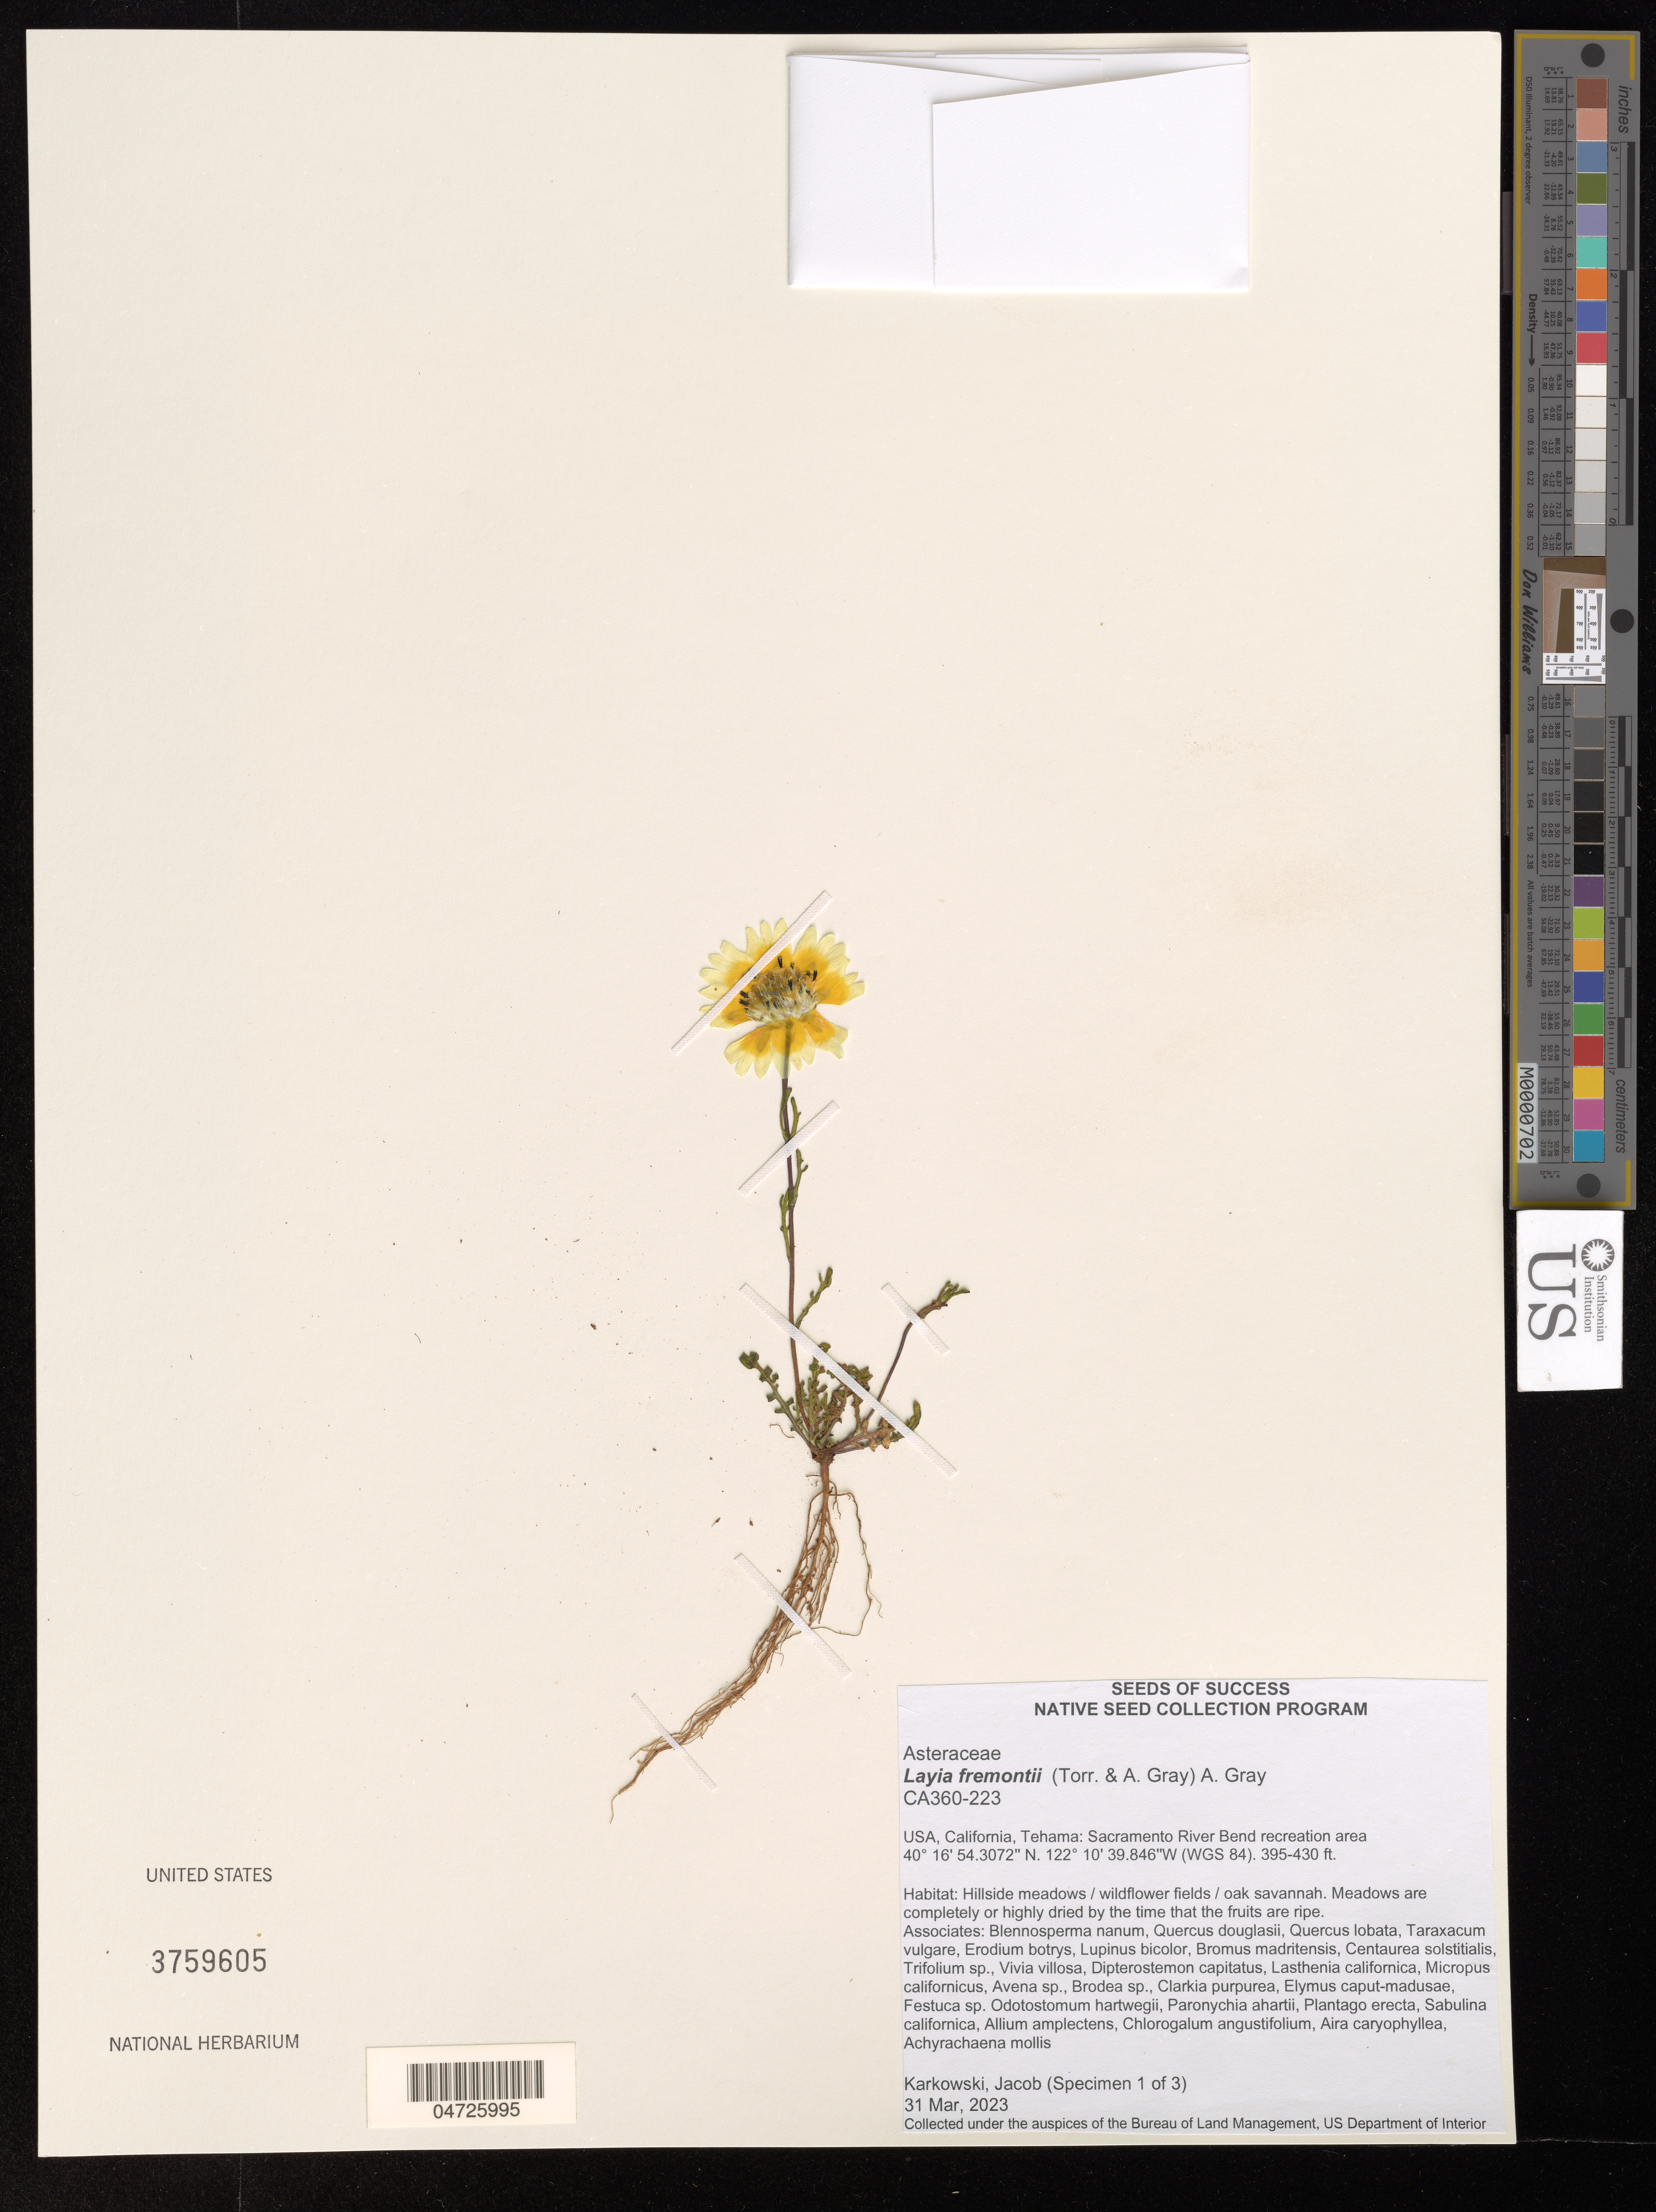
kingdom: Plantae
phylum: Tracheophyta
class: Magnoliopsida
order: Asterales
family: Asteraceae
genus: Layia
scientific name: Layia fremontii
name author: A. Gray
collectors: J. Karkowski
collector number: CA360-223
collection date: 2023-03-31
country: United States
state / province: California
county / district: Tehama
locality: Tehama: Sacramento River Bend recreation area. (WGS 84).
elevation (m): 120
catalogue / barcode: US 3759605